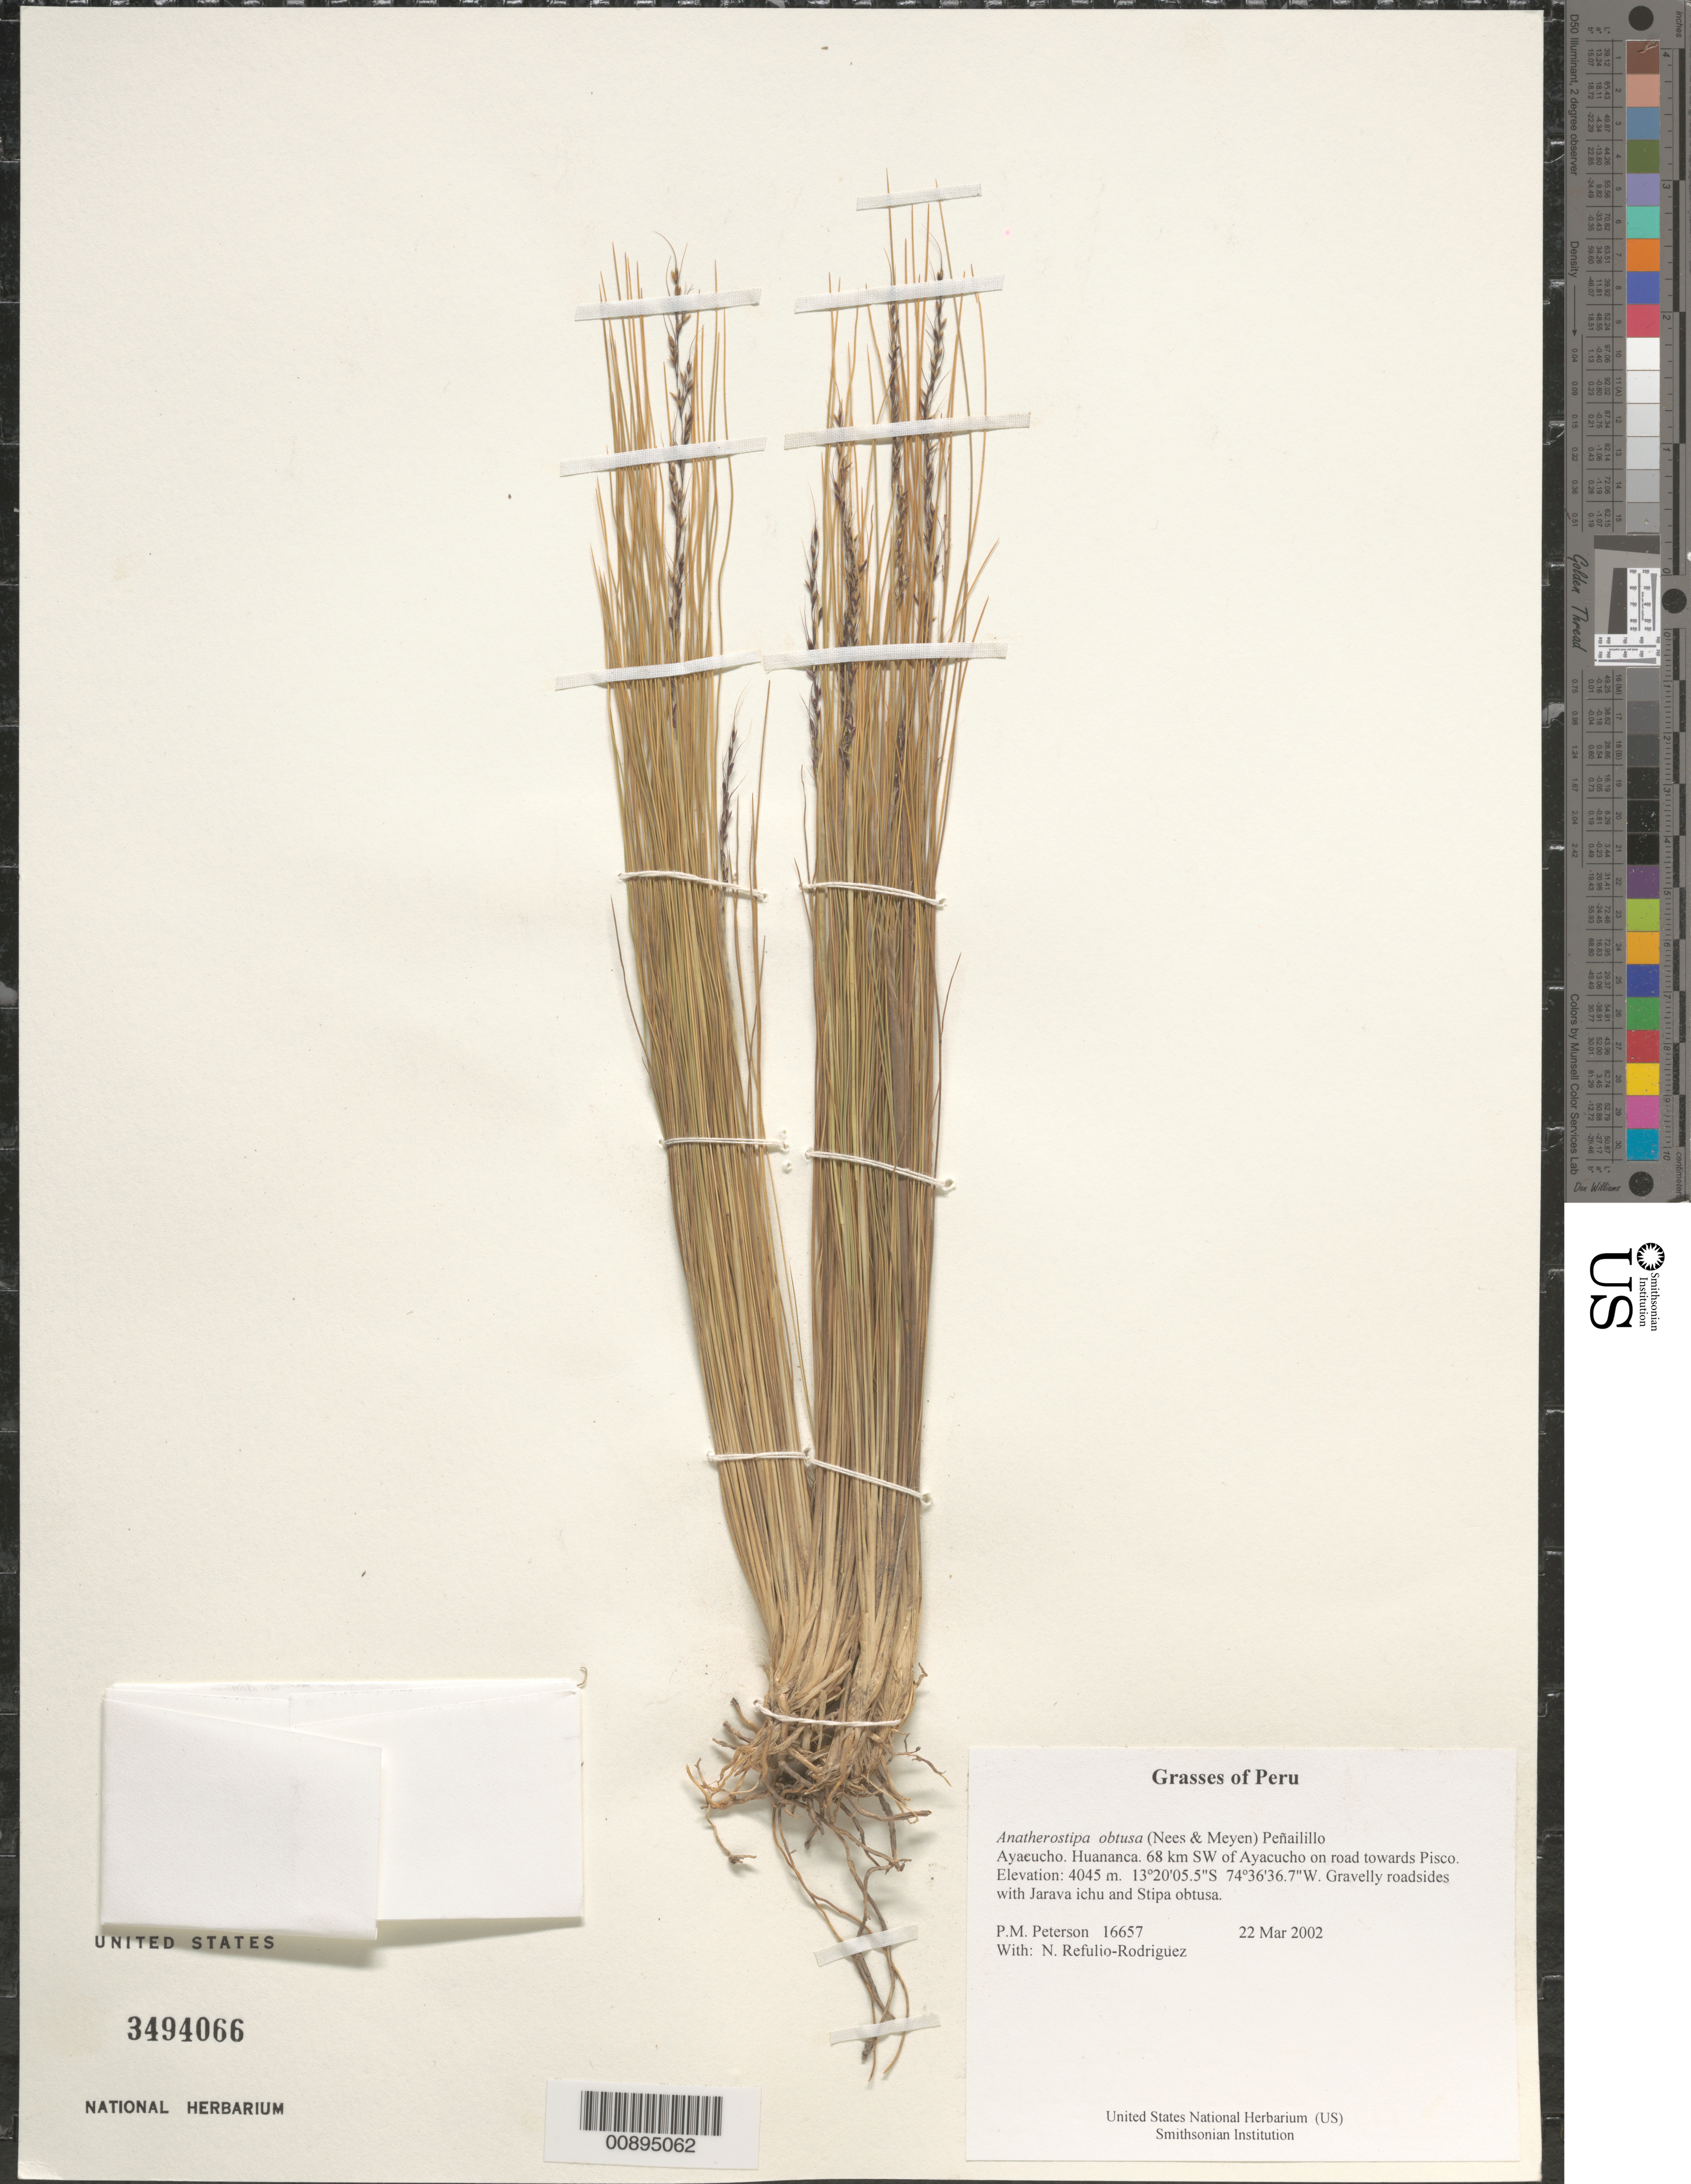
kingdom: Plantae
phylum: Tracheophyta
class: Liliopsida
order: Poales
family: Poaceae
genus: Anatherostipa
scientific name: Anatherostipa obtusa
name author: (Nees & Meyen) Peñailillo B.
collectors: P. M. Peterson & N. Refulio-Rodríguez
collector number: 16657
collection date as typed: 22 Mar 2002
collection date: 2002-03-22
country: Peru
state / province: Ayacucho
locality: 68 km SW of Ayacucho on road towards Pisco.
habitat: Gravelly roadsides with ~Jarava ichu~ and ~Stipa obtusa~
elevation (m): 4045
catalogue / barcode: US 3494066